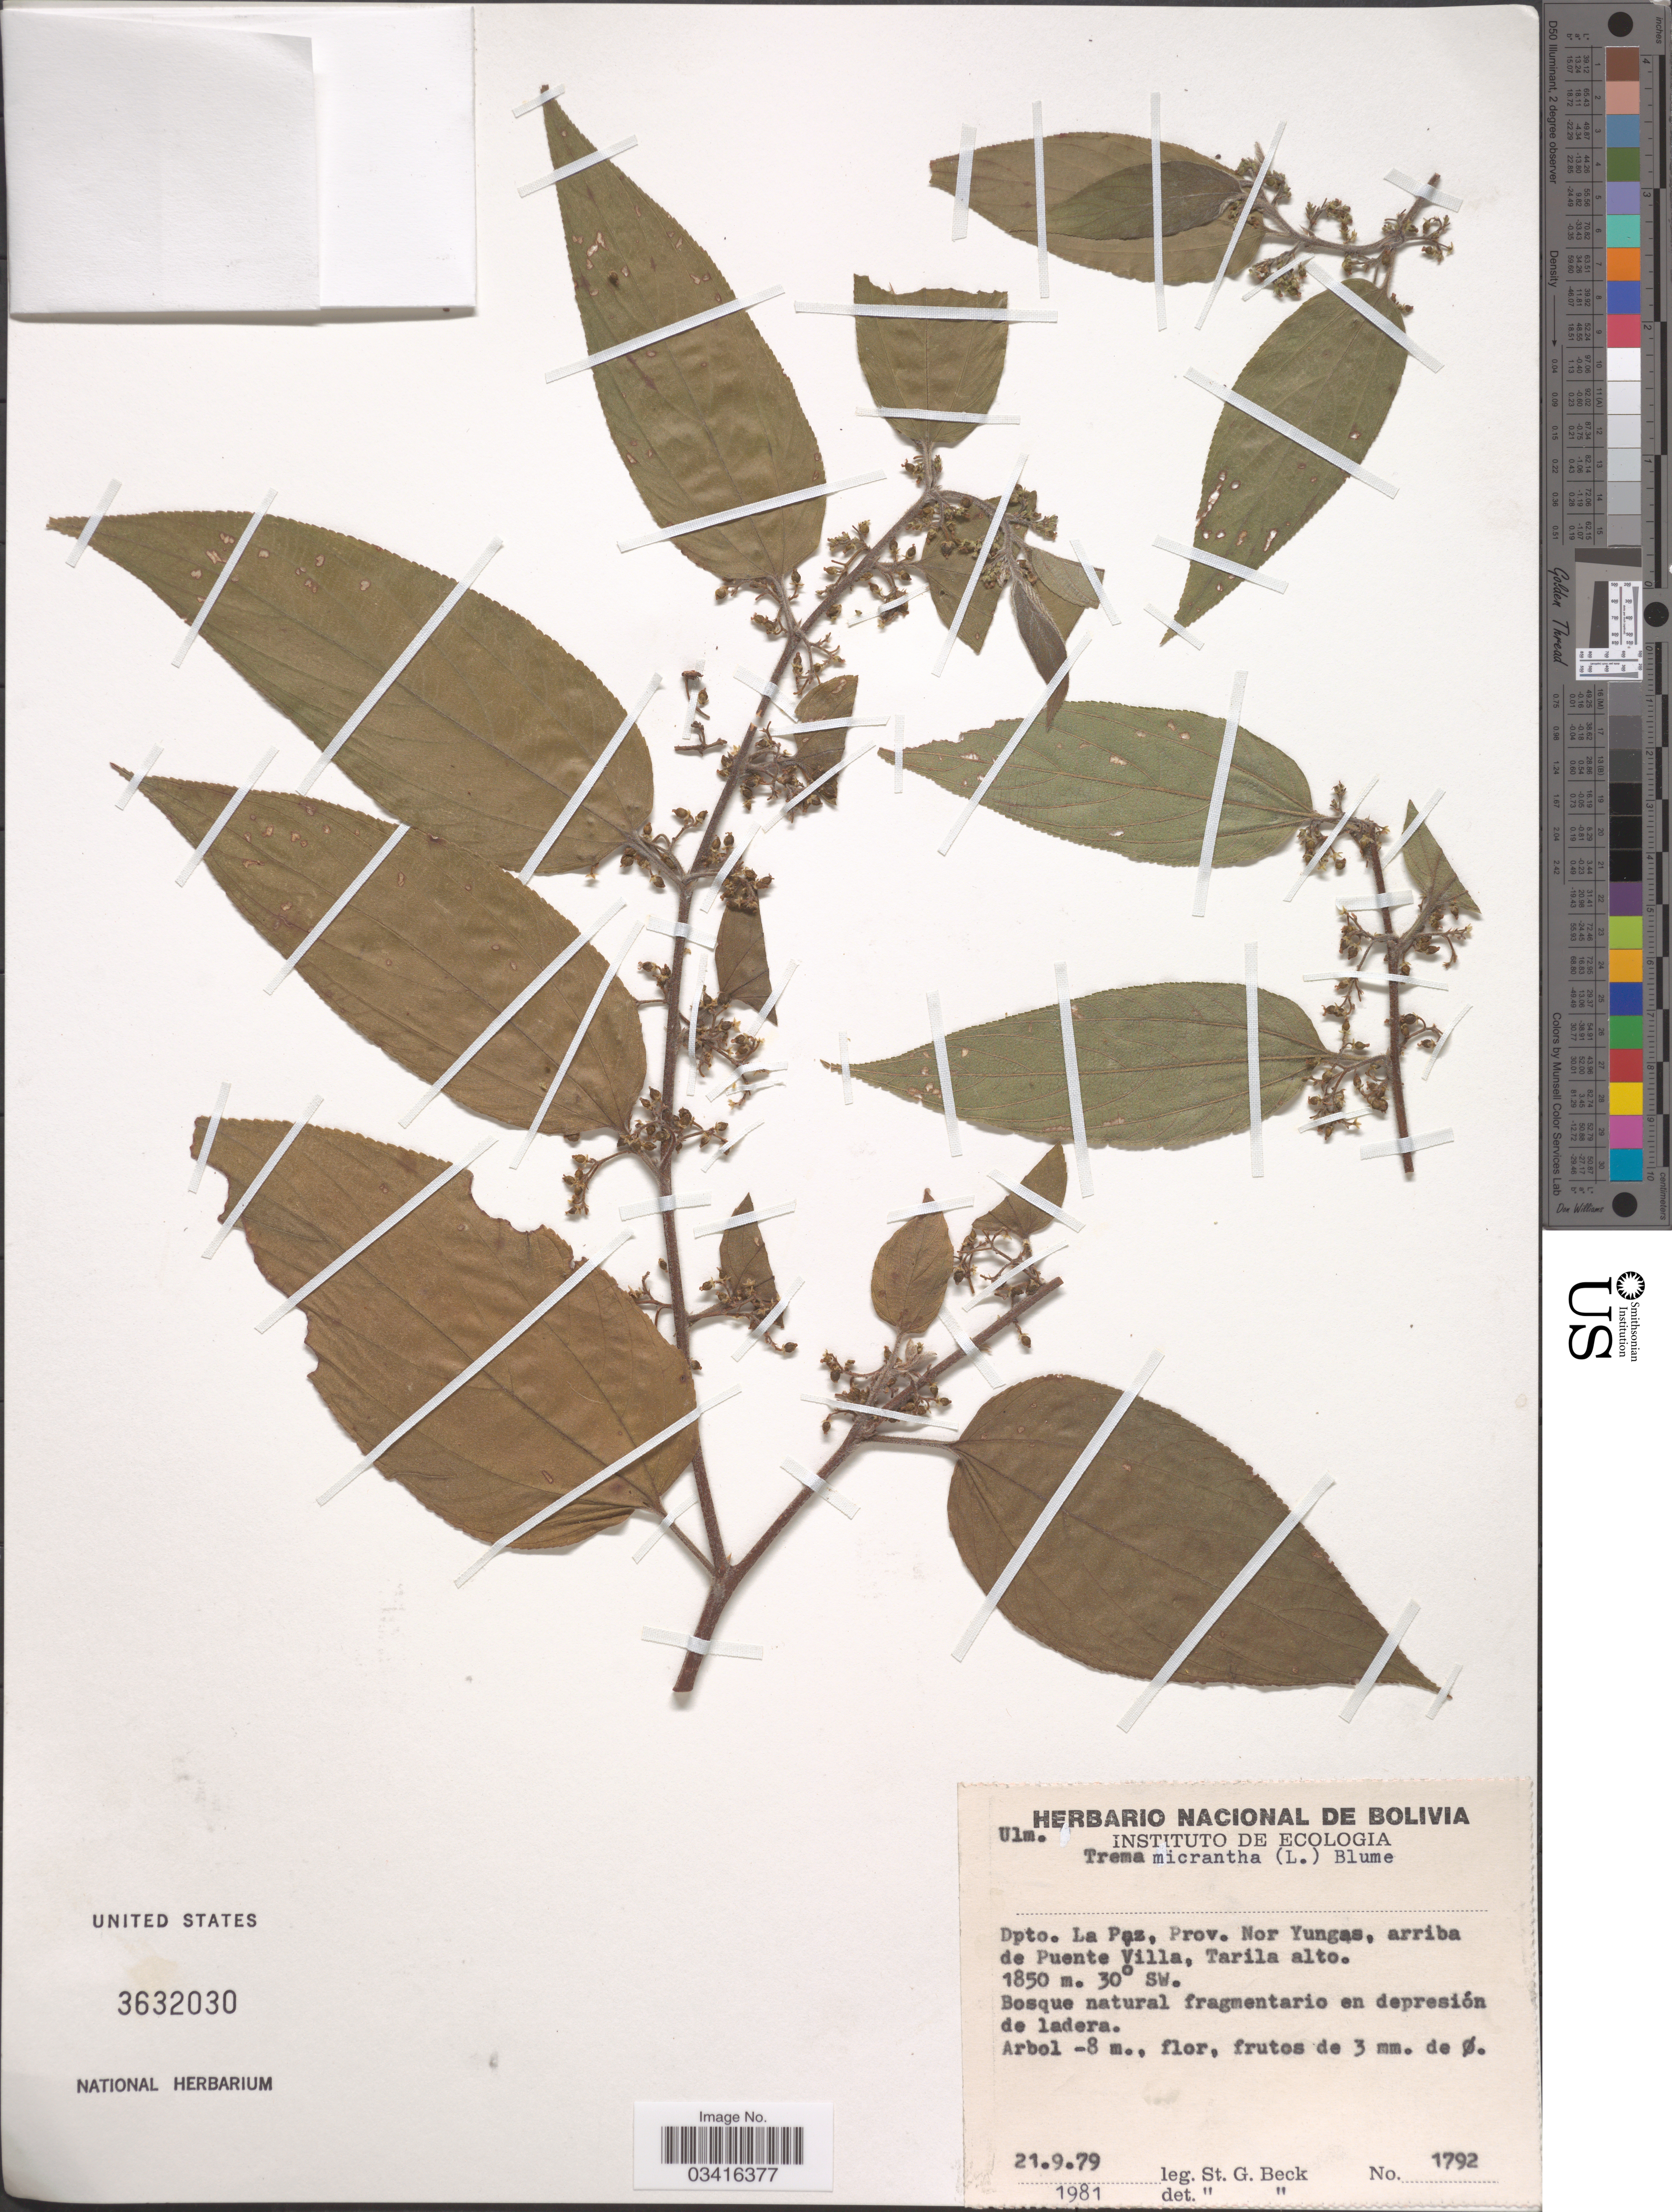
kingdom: Plantae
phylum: Tracheophyta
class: Magnoliopsida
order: Rosales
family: Cannabaceae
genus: Trema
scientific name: Trema micranthum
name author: (L.) Blume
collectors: S. G. Beck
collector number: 1792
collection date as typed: Transcribed d/m/y: 21/9/79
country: Bolivia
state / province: La Paz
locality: Dpto. La Paz, Prov. Nor Yungas, arriba de Puente Villa, Tarila alto. 30° SW.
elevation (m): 1850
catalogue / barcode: US 3632030